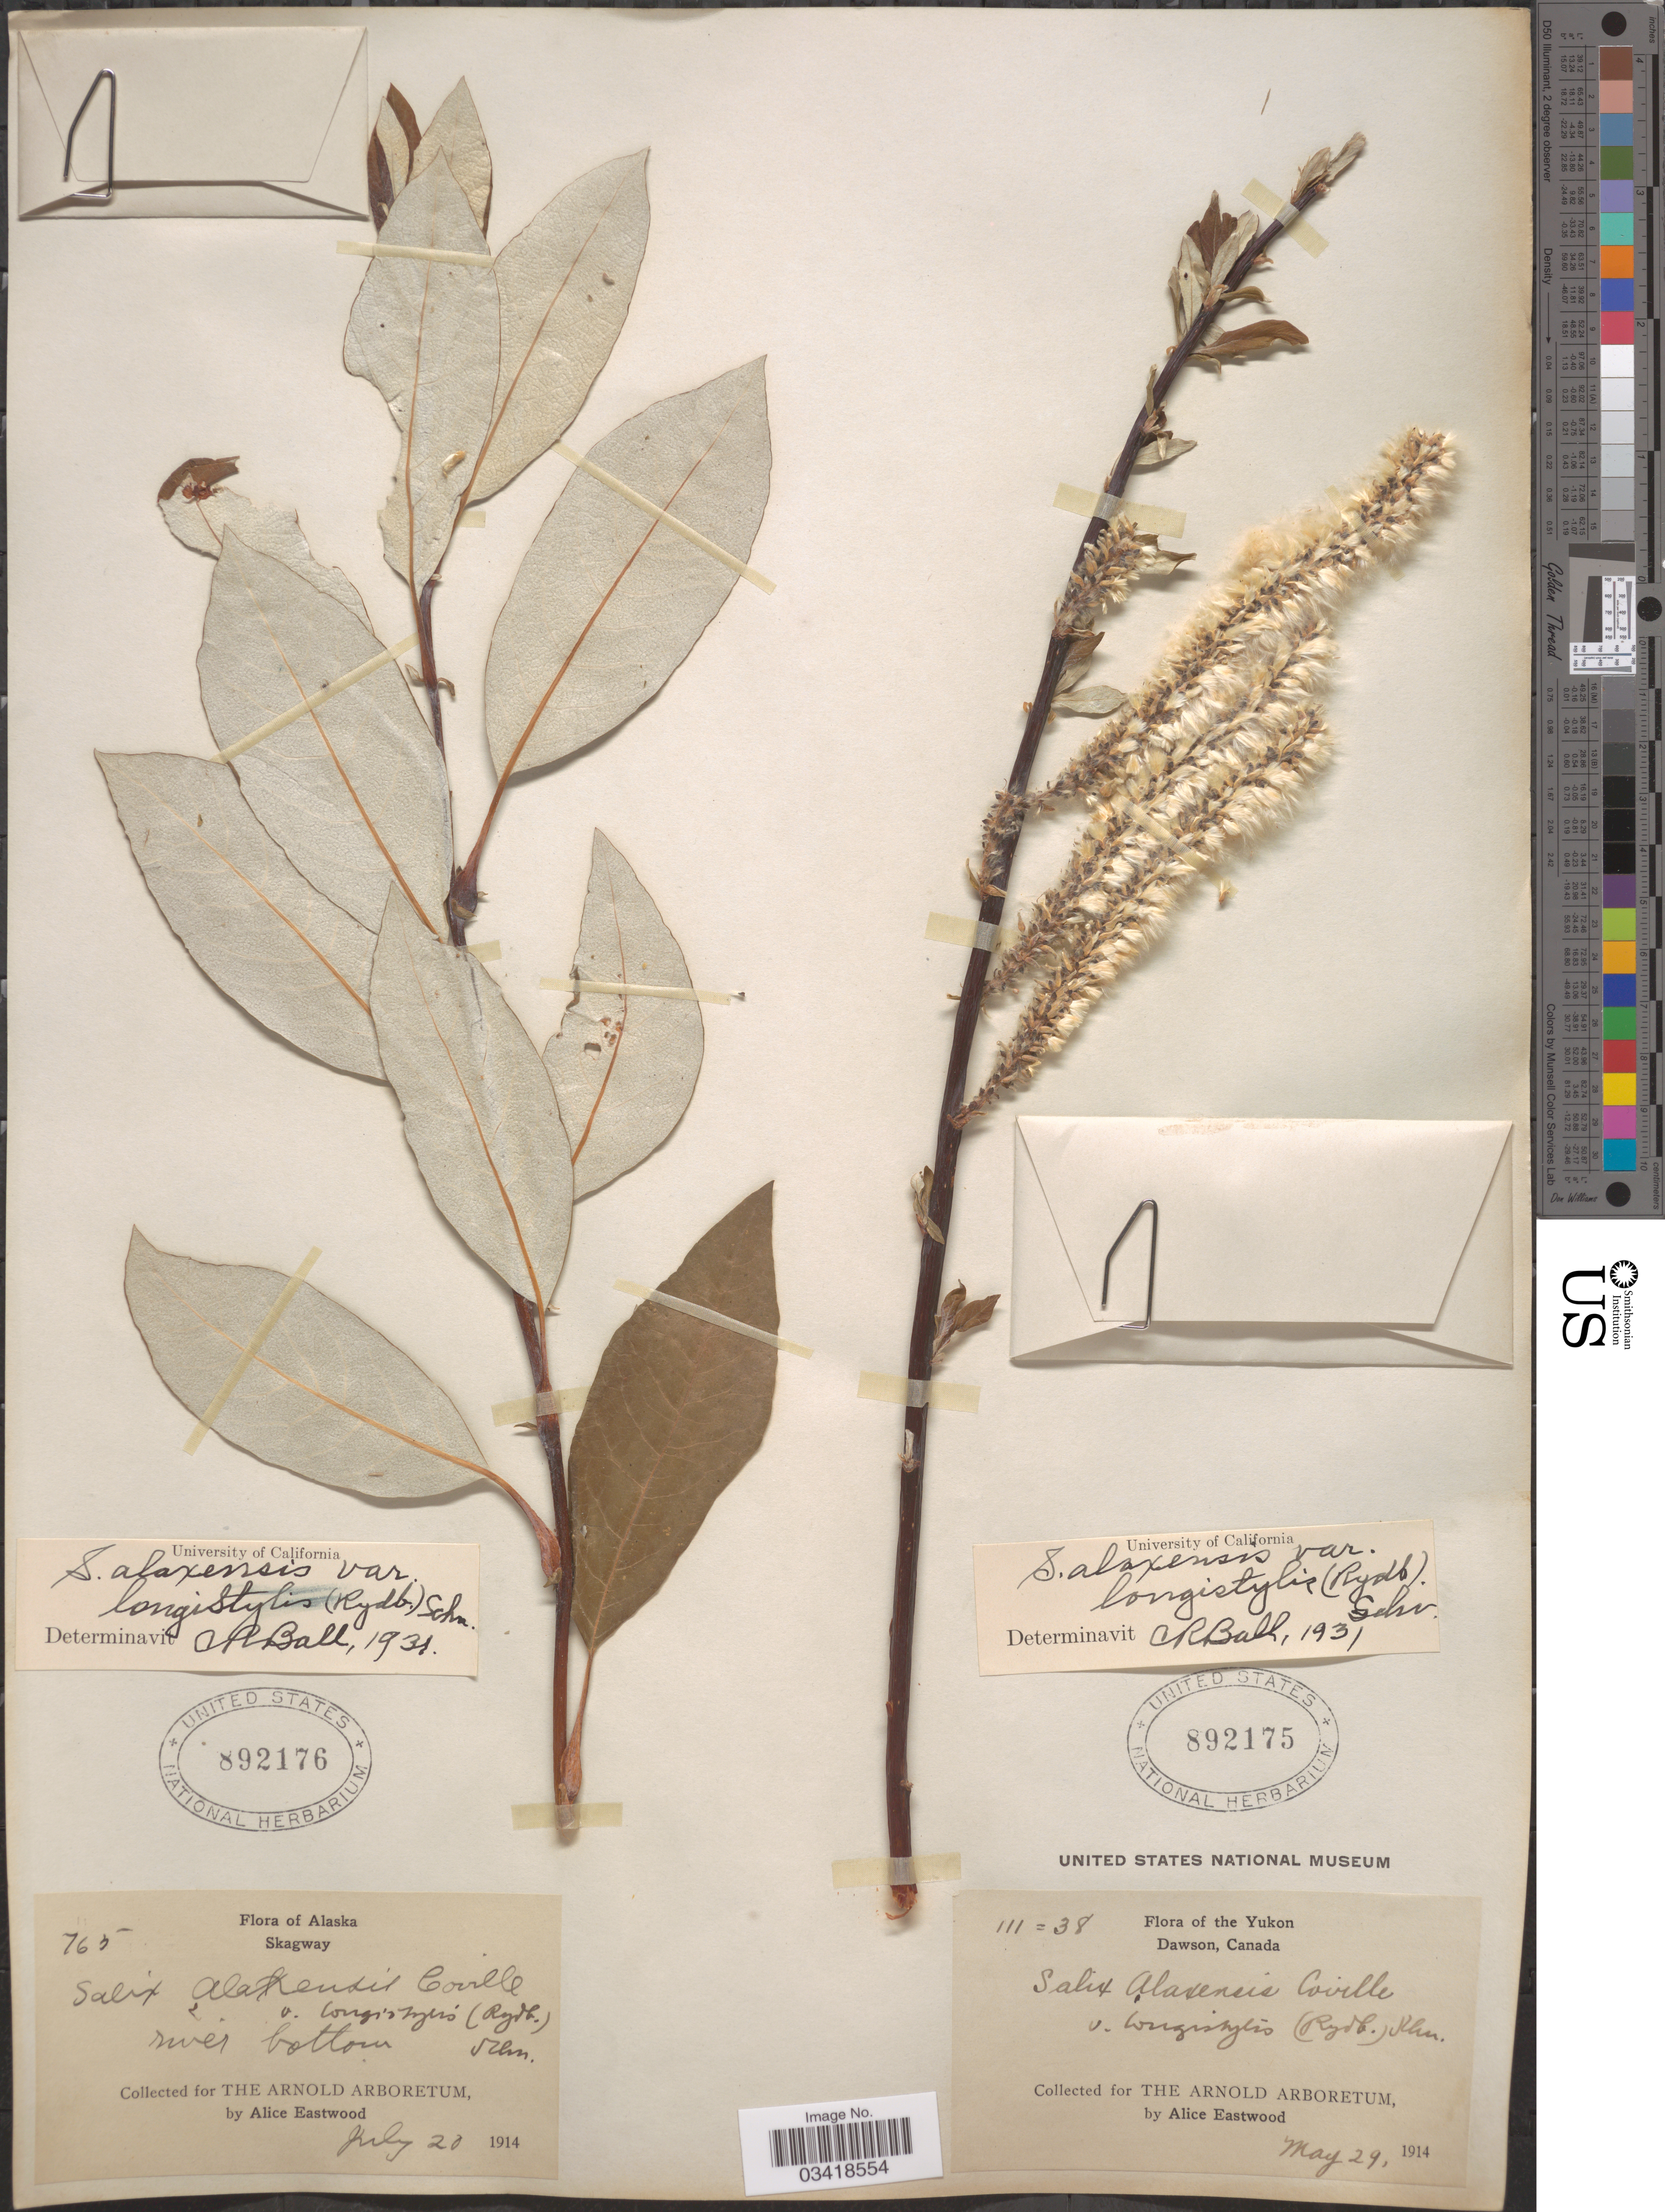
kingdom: Plantae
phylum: Tracheophyta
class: Magnoliopsida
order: Malpighiales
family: Salicaceae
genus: Salix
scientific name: Salix alaxensis var. longistylis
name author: (Rydb.) C.K. Schneid.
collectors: A. Eastwood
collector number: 111=38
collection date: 1914-05-29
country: Canada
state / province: Yukon Territory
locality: The Yukon. Dawson.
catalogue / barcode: US 892175-2